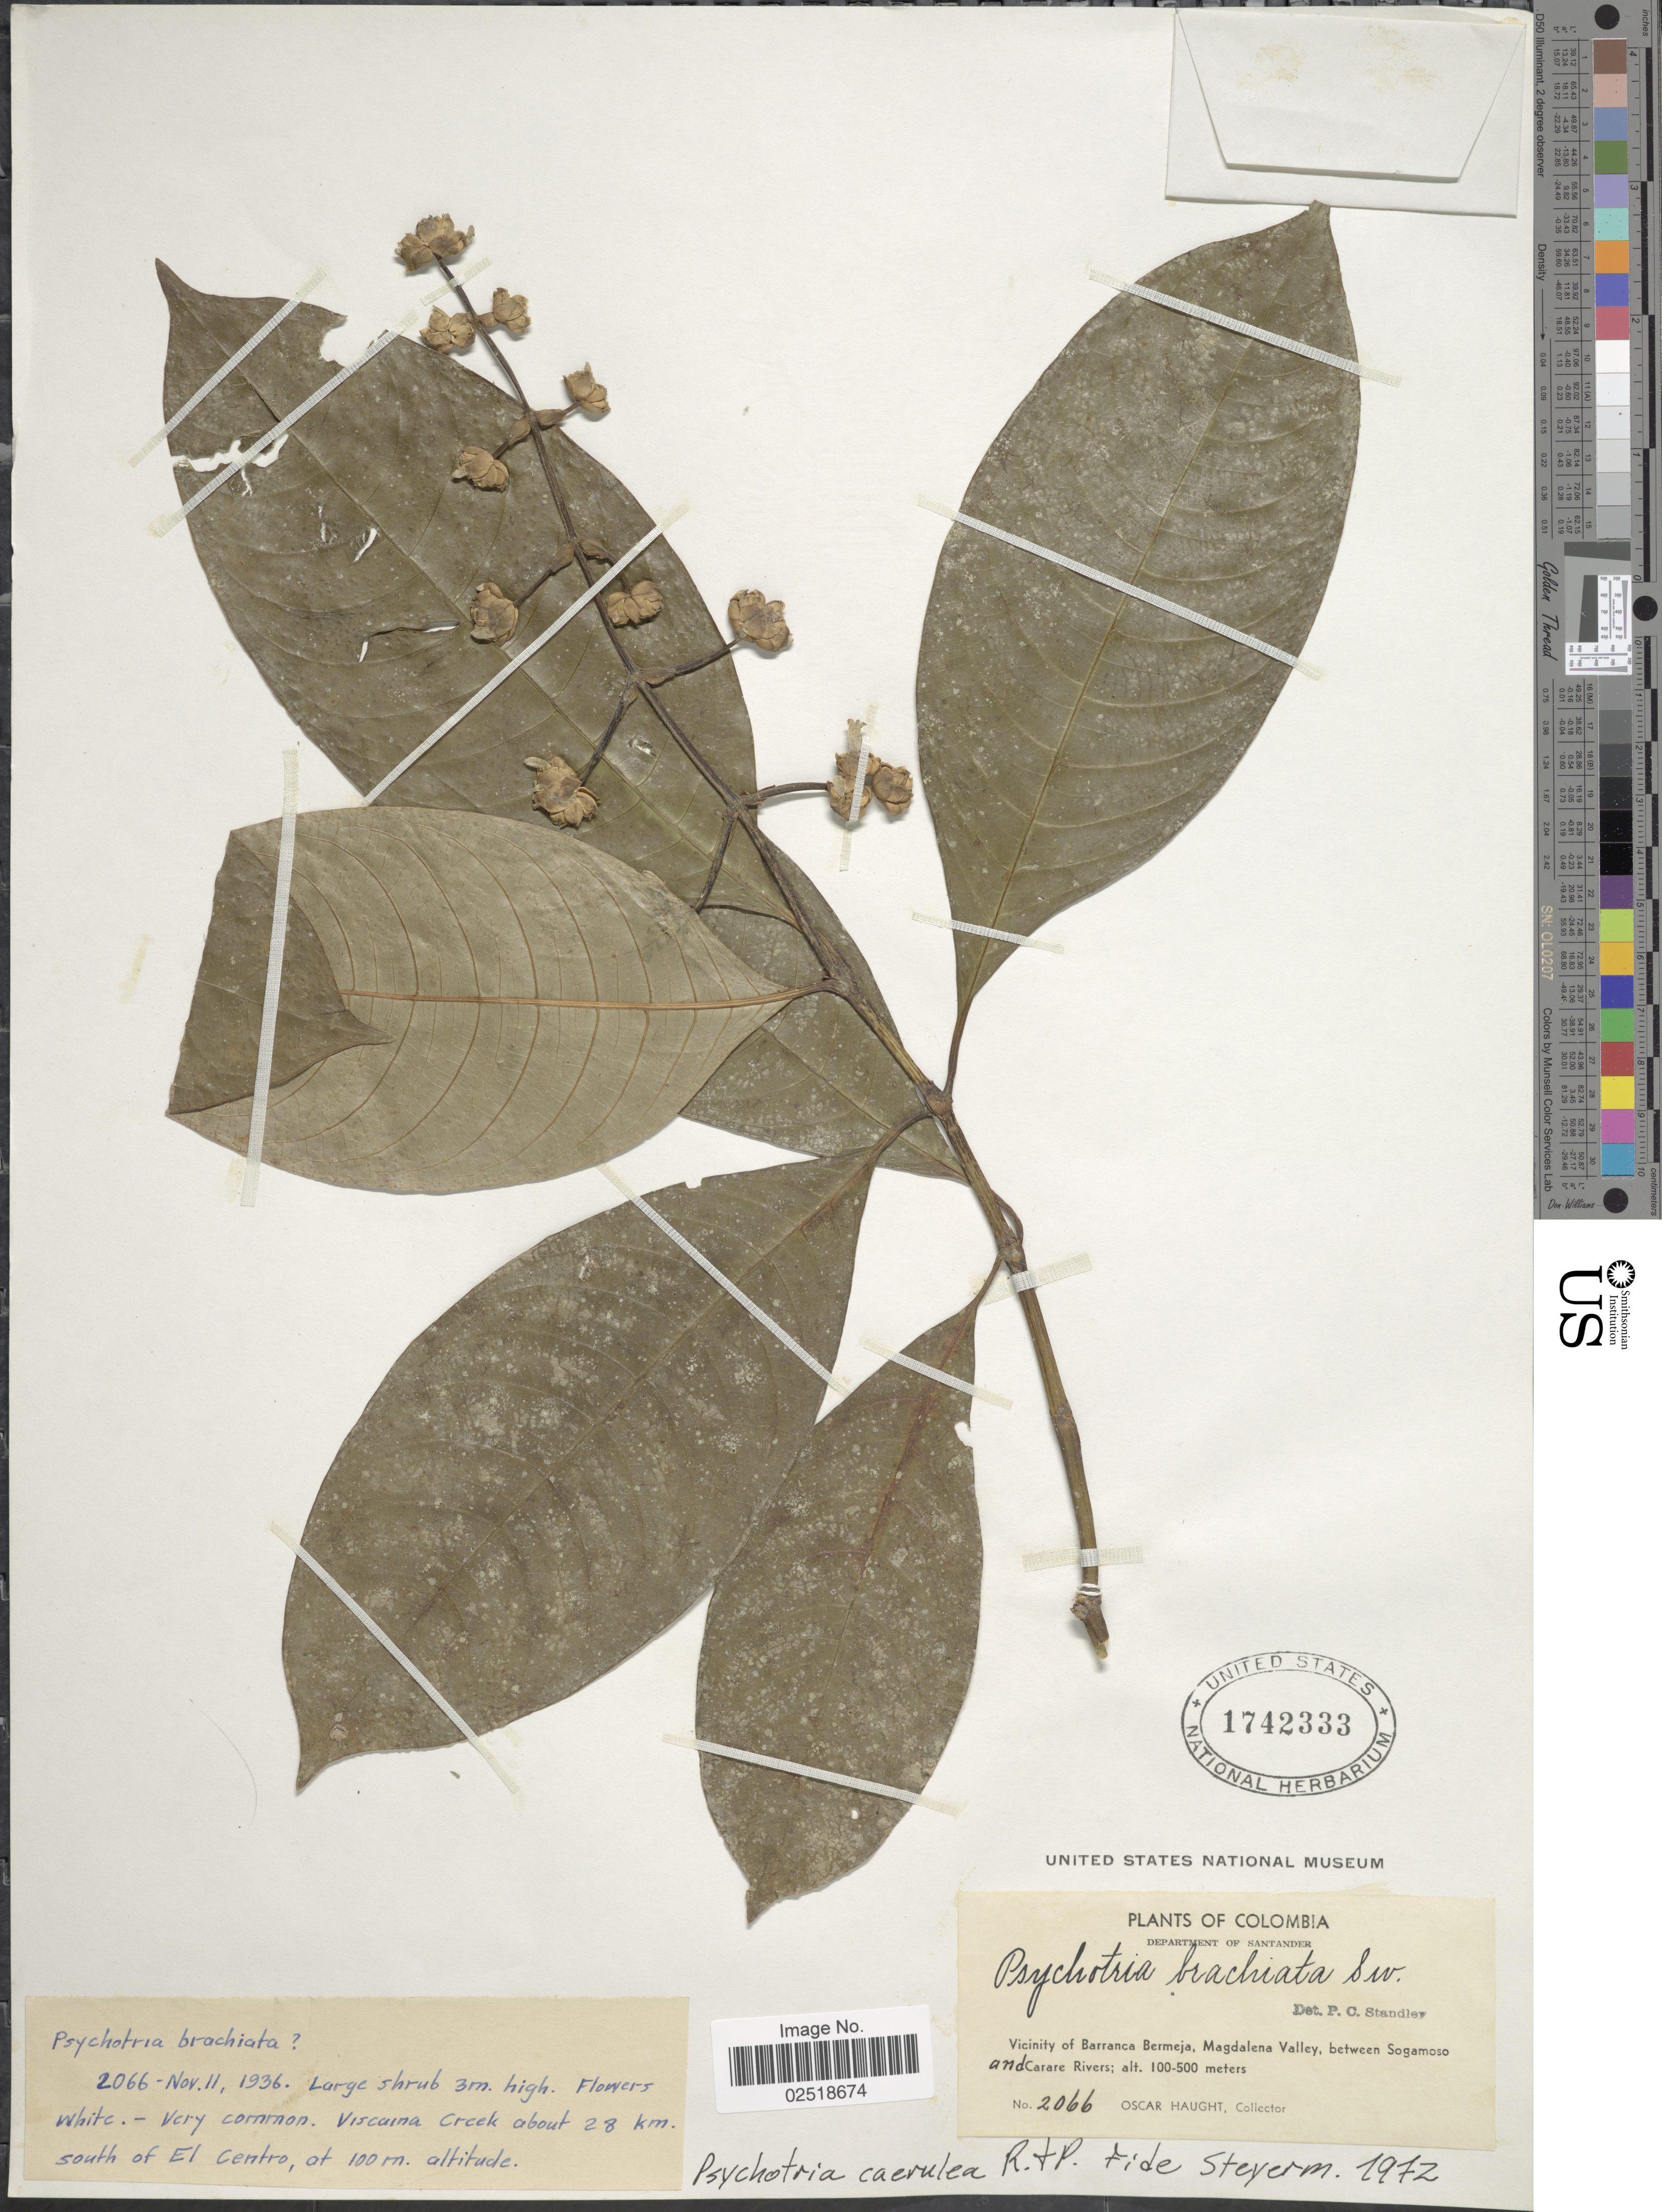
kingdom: Plantae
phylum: Tracheophyta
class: Magnoliopsida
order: Gentianales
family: Rubiaceae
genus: Psychotria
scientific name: Psychotria caerulea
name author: Ruiz & Pav.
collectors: O. Haught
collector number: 2066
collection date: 1936-11-11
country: Colombia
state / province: Santander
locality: Department of Santander, Vicinity of Barranca Bermeja, Magdalena Valley, between Sogamoso and Carare Rivers. Very common. Viscuma Creek about 28 km south of El Centro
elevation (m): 100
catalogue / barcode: US 1742333